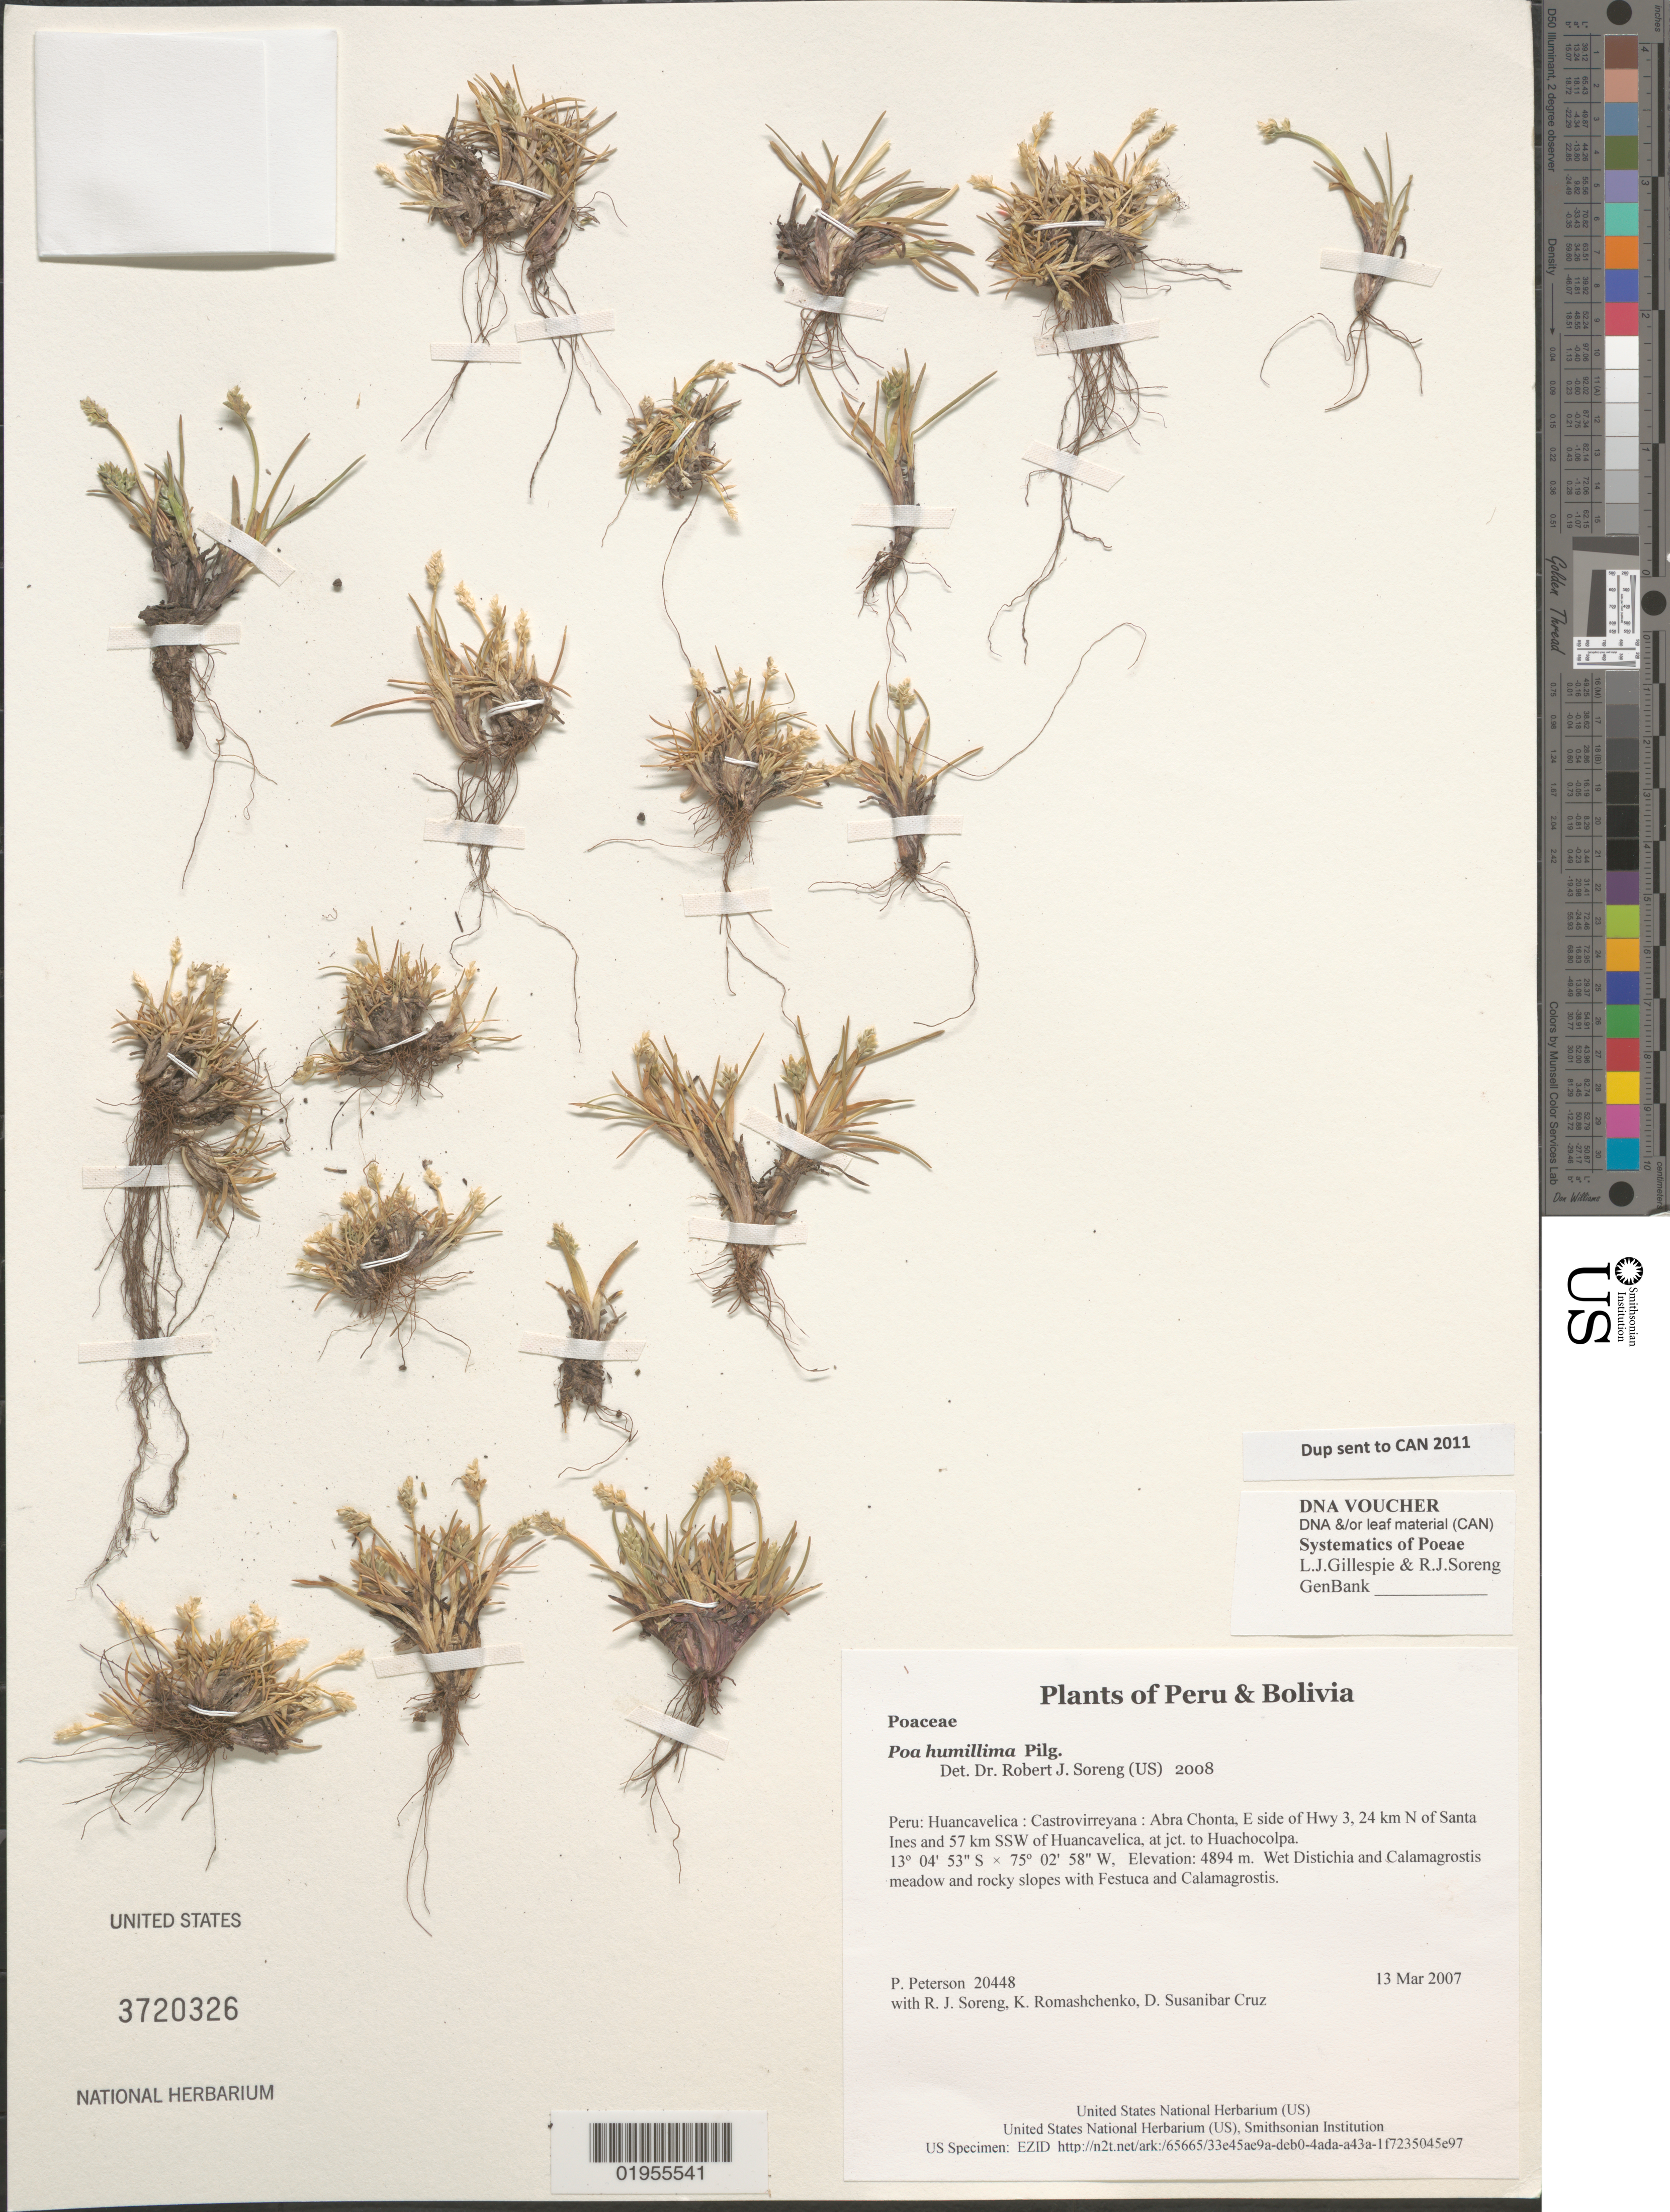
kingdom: Plantae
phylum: Tracheophyta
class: Liliopsida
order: Poales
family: Poaceae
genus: Poa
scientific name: Poa humillima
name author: Pilg.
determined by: Soreng, Robert J., Research Associate (BOT), Smithsonian Institution - National Museum of Natural History (UNITED STATES)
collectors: P. M. Peterson, R. J. Soreng, K. Romashchenko & D. Susanibar Cruz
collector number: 20448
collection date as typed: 13 Mar 2007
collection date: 2007-03-13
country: Peru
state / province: Huancavelica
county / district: Castrovirreyna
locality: Abra Chonta, E side of Hwy 3, 24 km N of Santa Ines and 57 km SSW of Huancavelica, at jct. to Huachocolpa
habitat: Wet Distichia and Calamagrostis meadow and rocky slopes with Festuca and Calamagrostis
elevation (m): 4894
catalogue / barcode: US 3720326